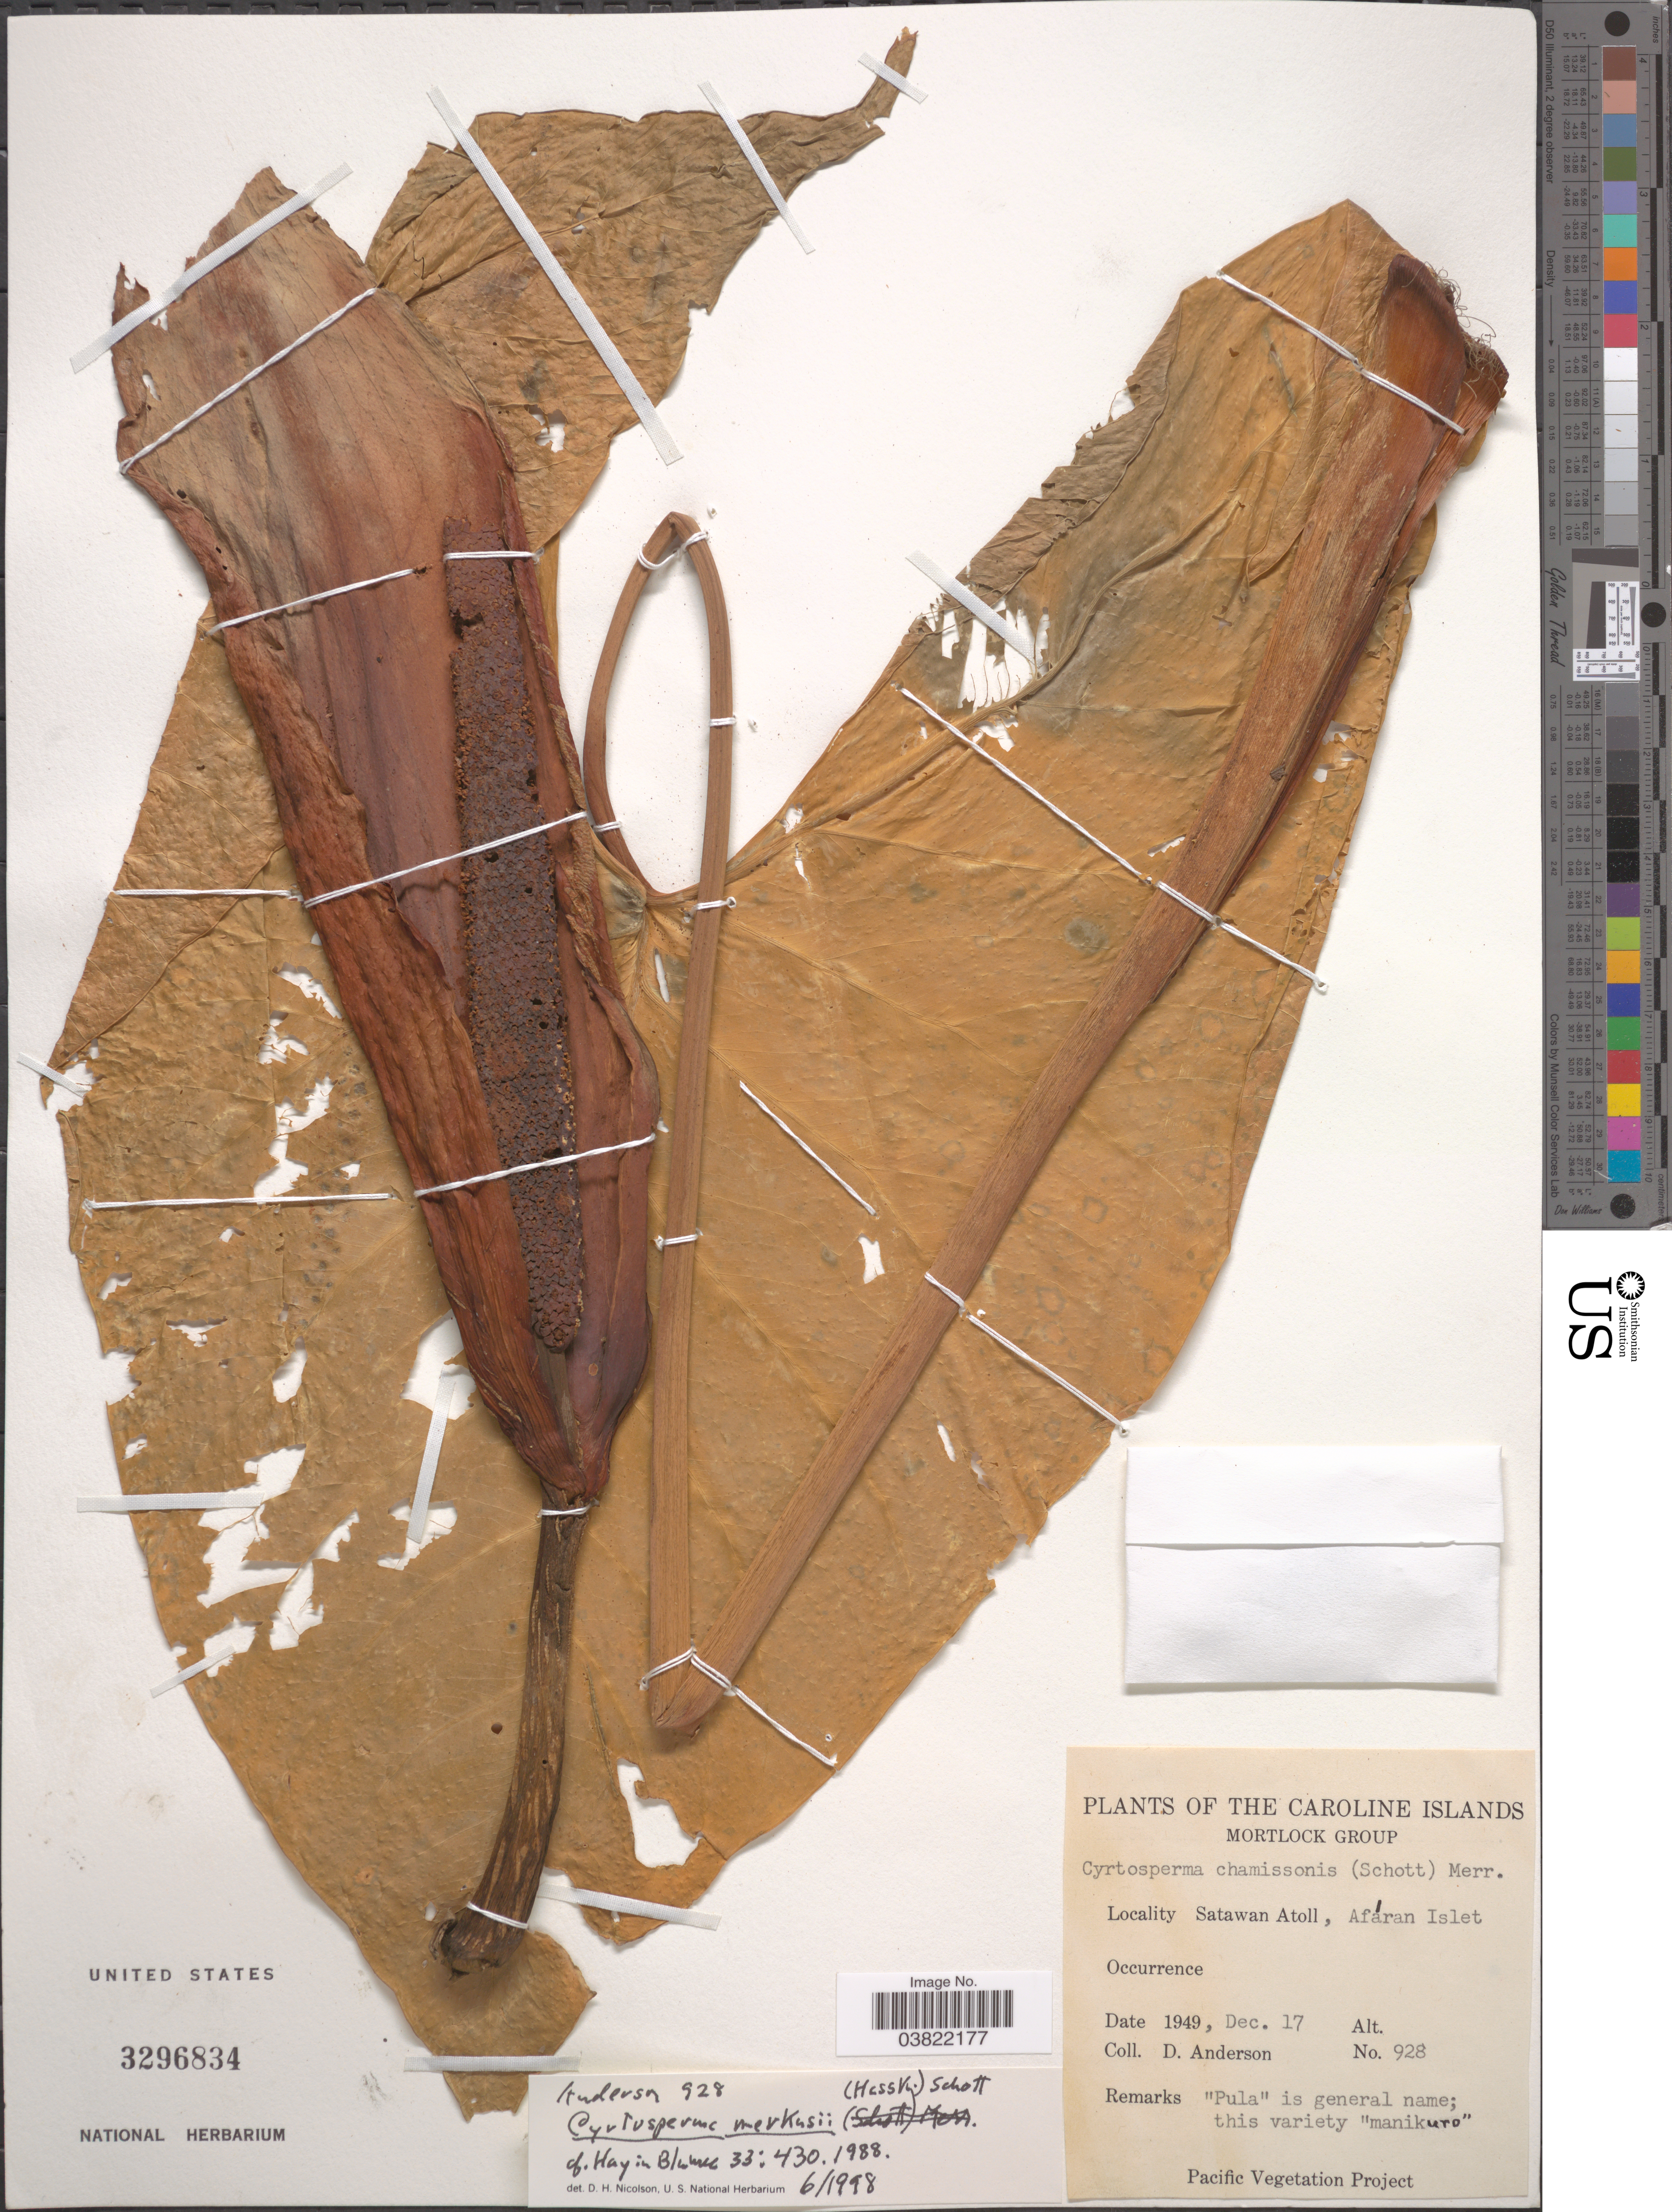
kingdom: Plantae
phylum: Tracheophyta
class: Liliopsida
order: Alismatales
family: Araceae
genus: Cyrtosperma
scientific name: Cyrtosperma merkusii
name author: (Hassk.) Schott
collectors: D. Anderson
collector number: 928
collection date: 1949-12-17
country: Micronesia, Federated States of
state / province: Truk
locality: The Caroline Islands. Mortlock Group. Satawan Atoll, Afáran Islet.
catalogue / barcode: US 3296834